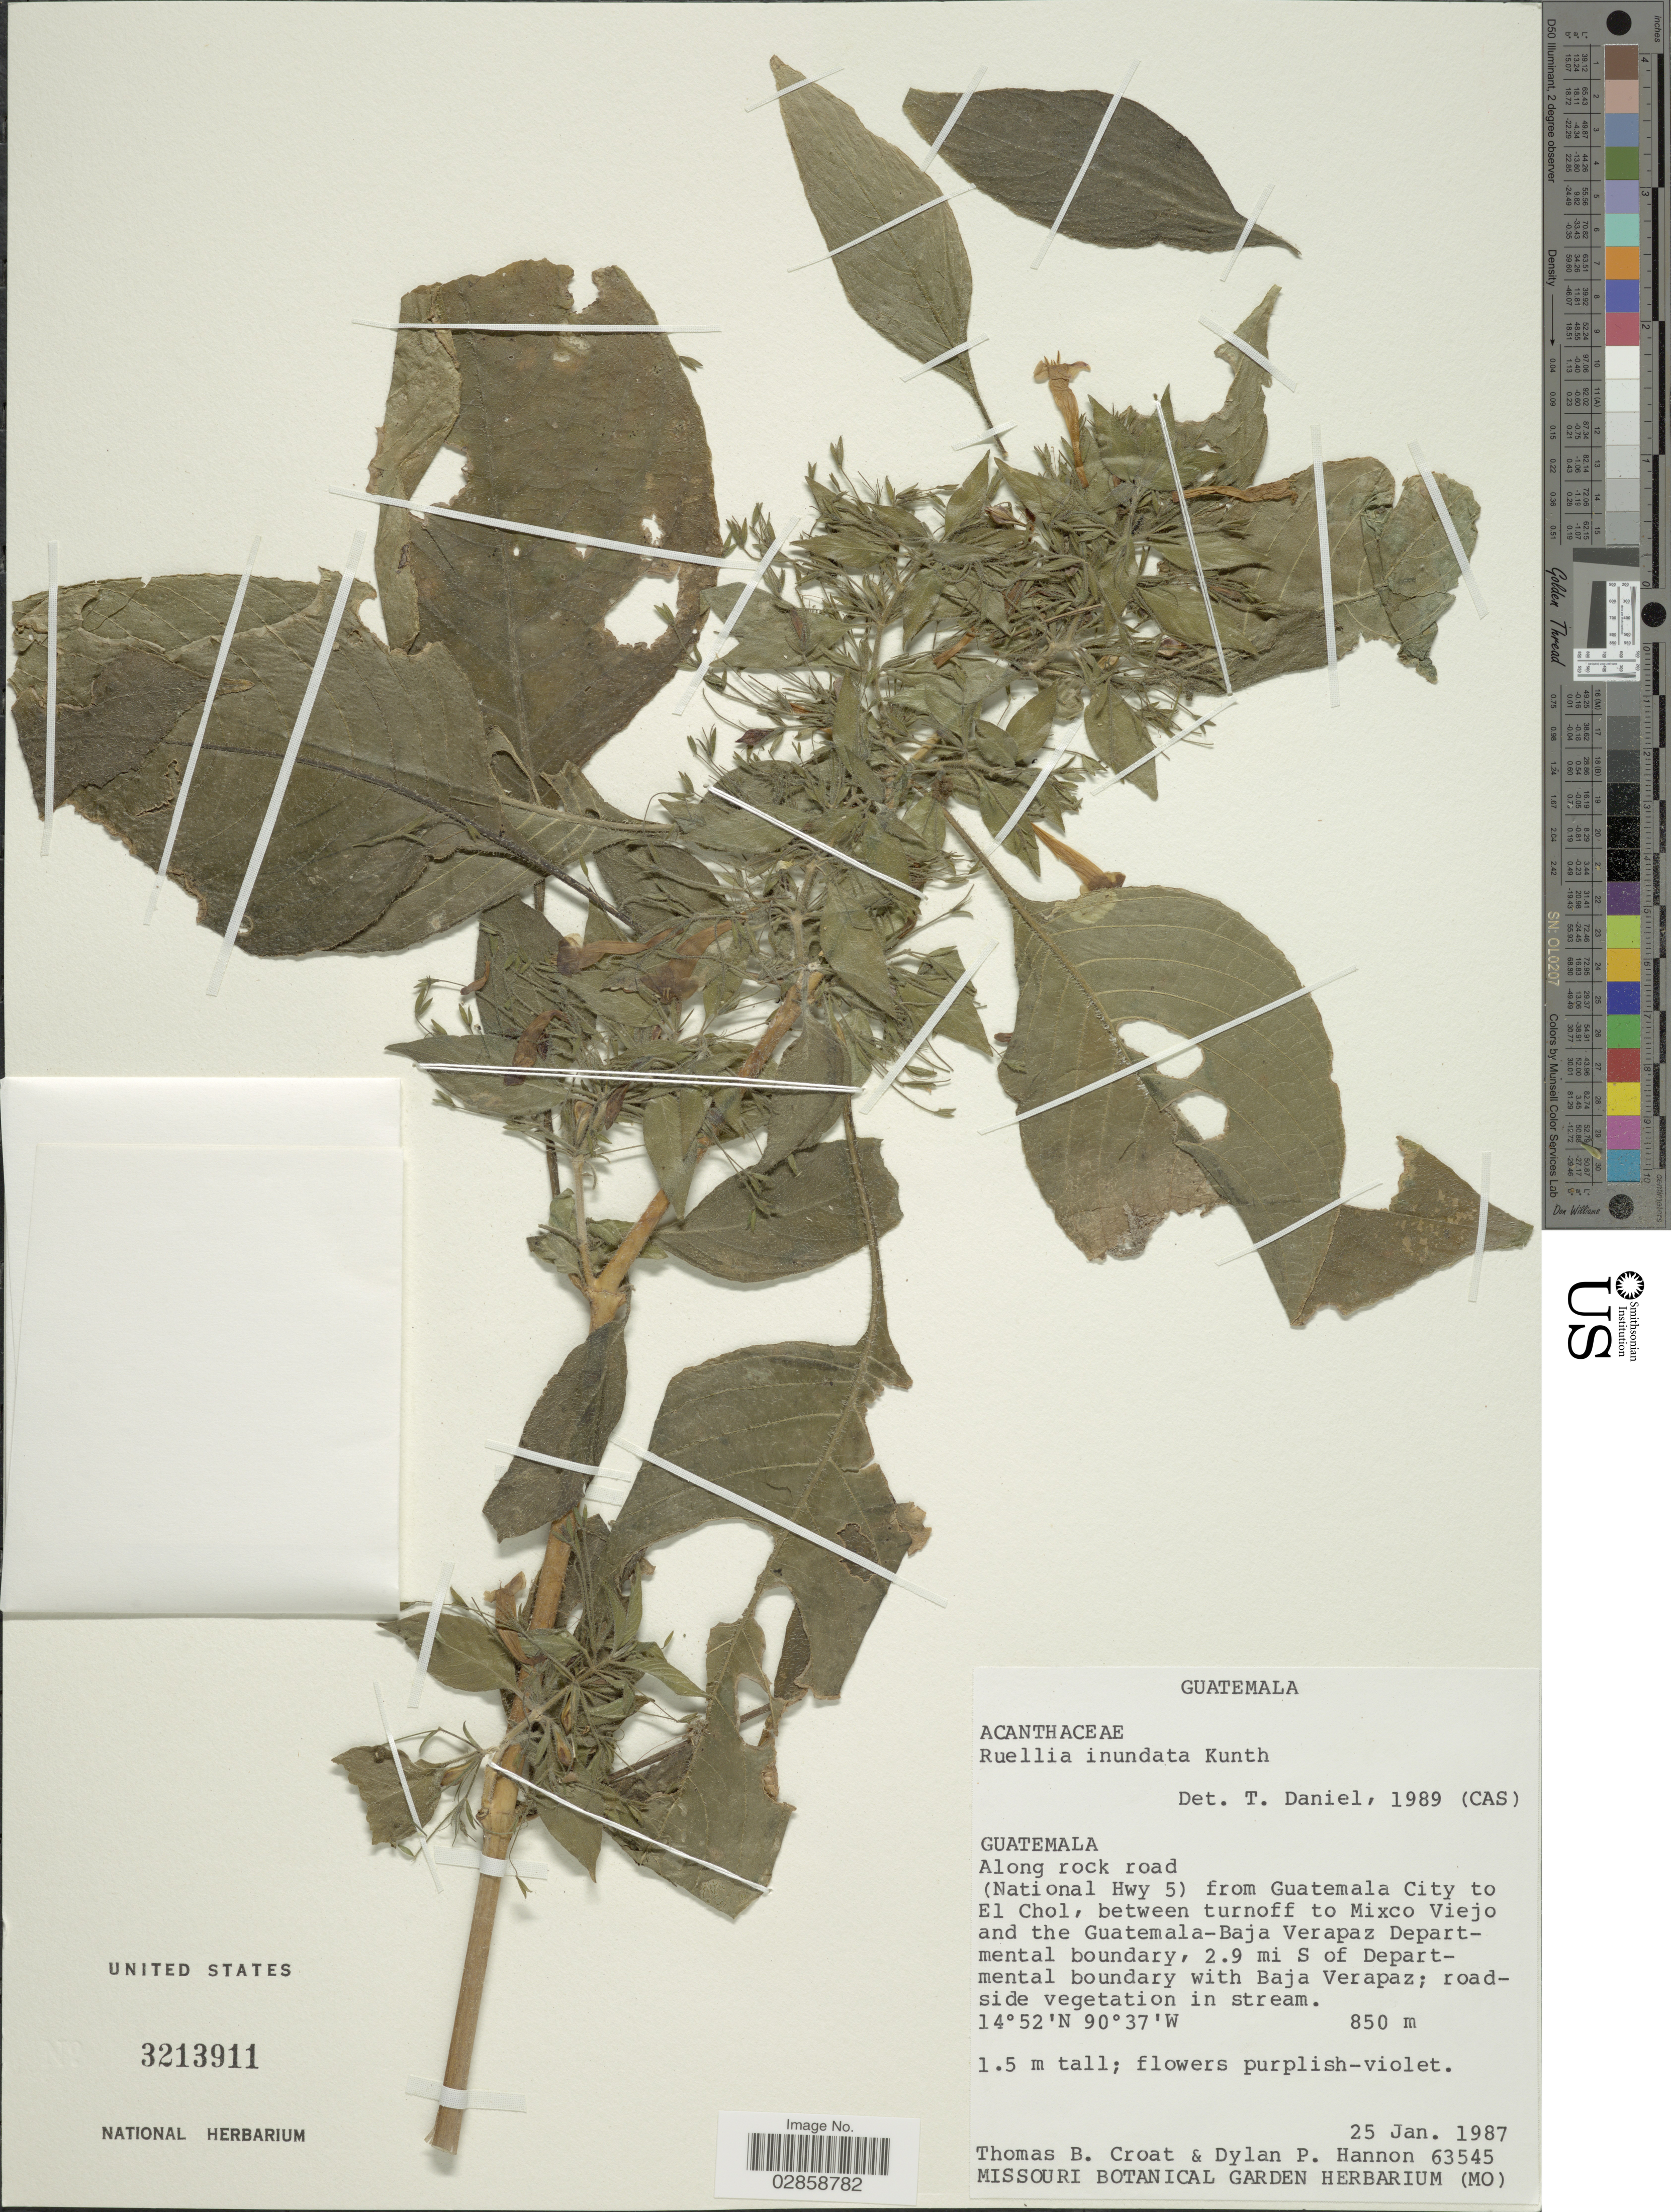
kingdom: Plantae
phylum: Tracheophyta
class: Magnoliopsida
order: Lamiales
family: Acanthaceae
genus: Ruellia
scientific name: Ruellia inundata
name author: Kunth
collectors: T. B. Croat & D. Hannon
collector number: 63545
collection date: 1987-01-25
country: Guatemala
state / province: Guatemala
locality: Along rock road (National Hwy 5) from Guatemala City to El Chol, between turnoff to Mixco Viejo and the Guatemala-Baja Verapaz Departmental boundary, 2.9 mi S of Departmental boundary with Baja Verapaz.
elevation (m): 850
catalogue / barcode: US 3213911